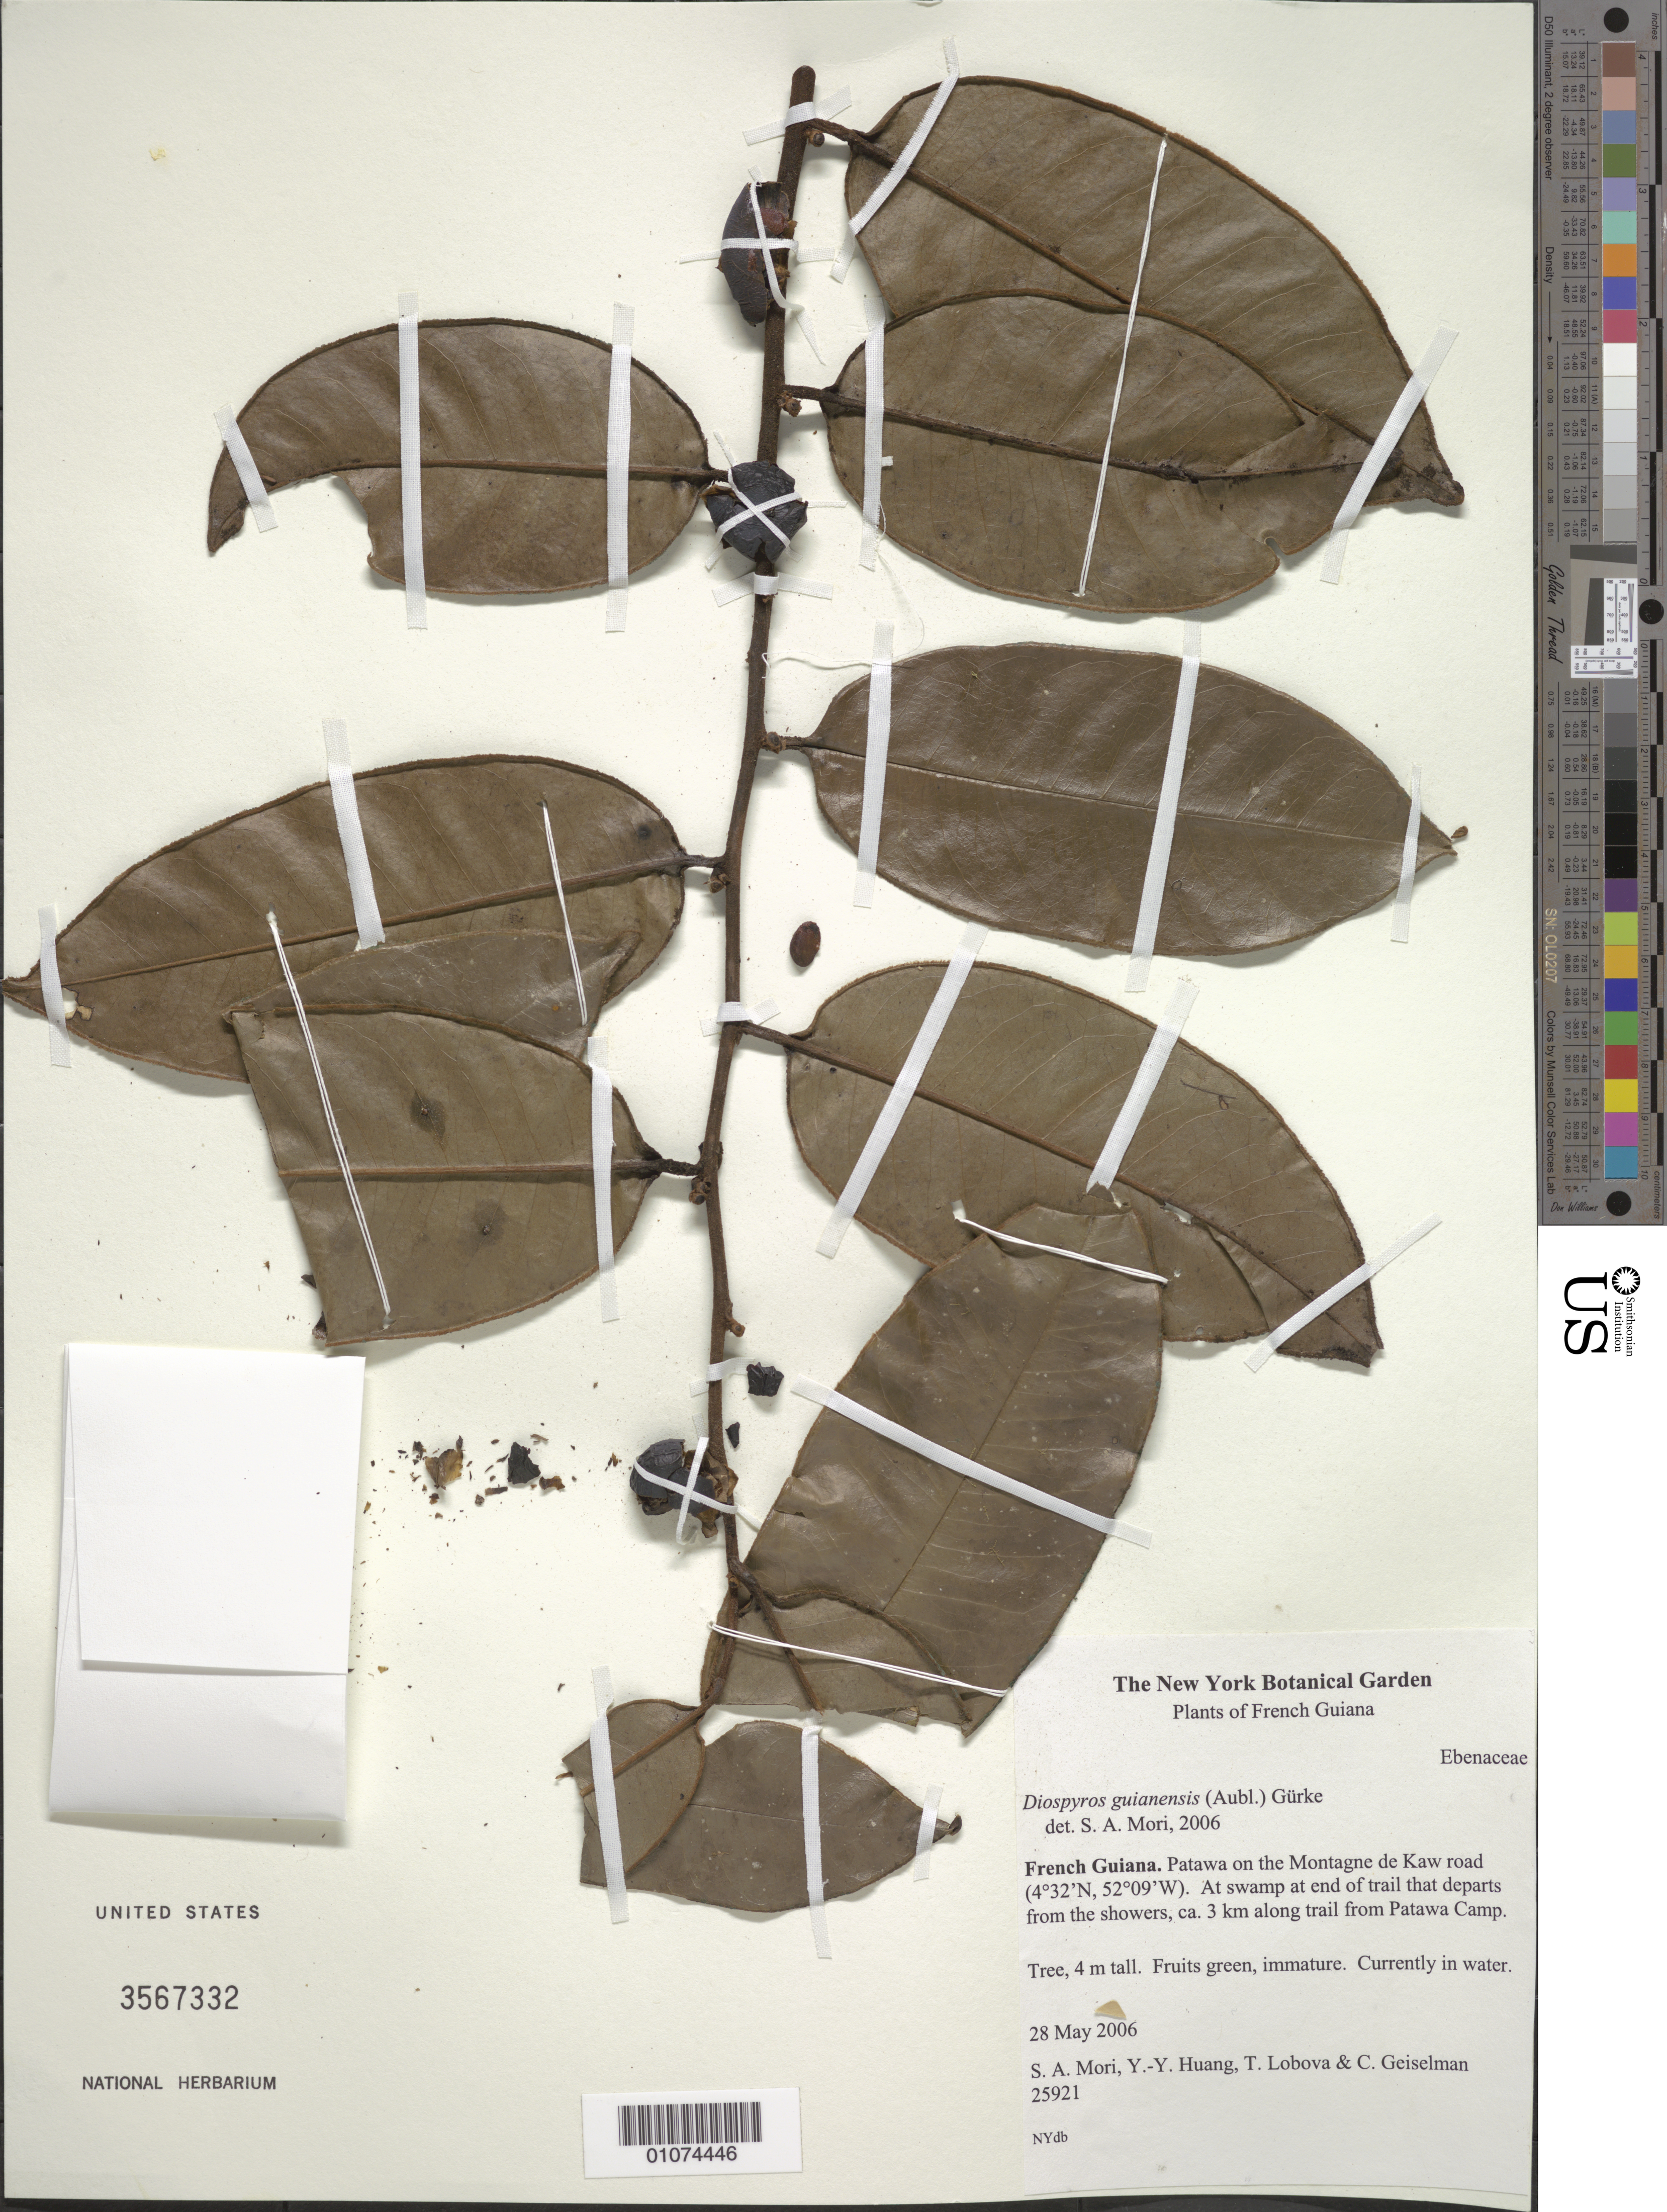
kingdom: Plantae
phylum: Tracheophyta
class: Magnoliopsida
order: Ericales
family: Ebenaceae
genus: Diospyros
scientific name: Diospyros guianensis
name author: (Aubl.) Gürke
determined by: Mori, Scott A.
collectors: S. Mori, Y. Huang, T. Lobova & C. Geiselman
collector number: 25921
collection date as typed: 28-May-06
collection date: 2006-05-28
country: French Guiana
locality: Patawa on the Montagne de Kaw road. At swamp end of trail that departs from the showers, ca. 3 km along trail from Patawa Camp.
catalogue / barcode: US 3567332